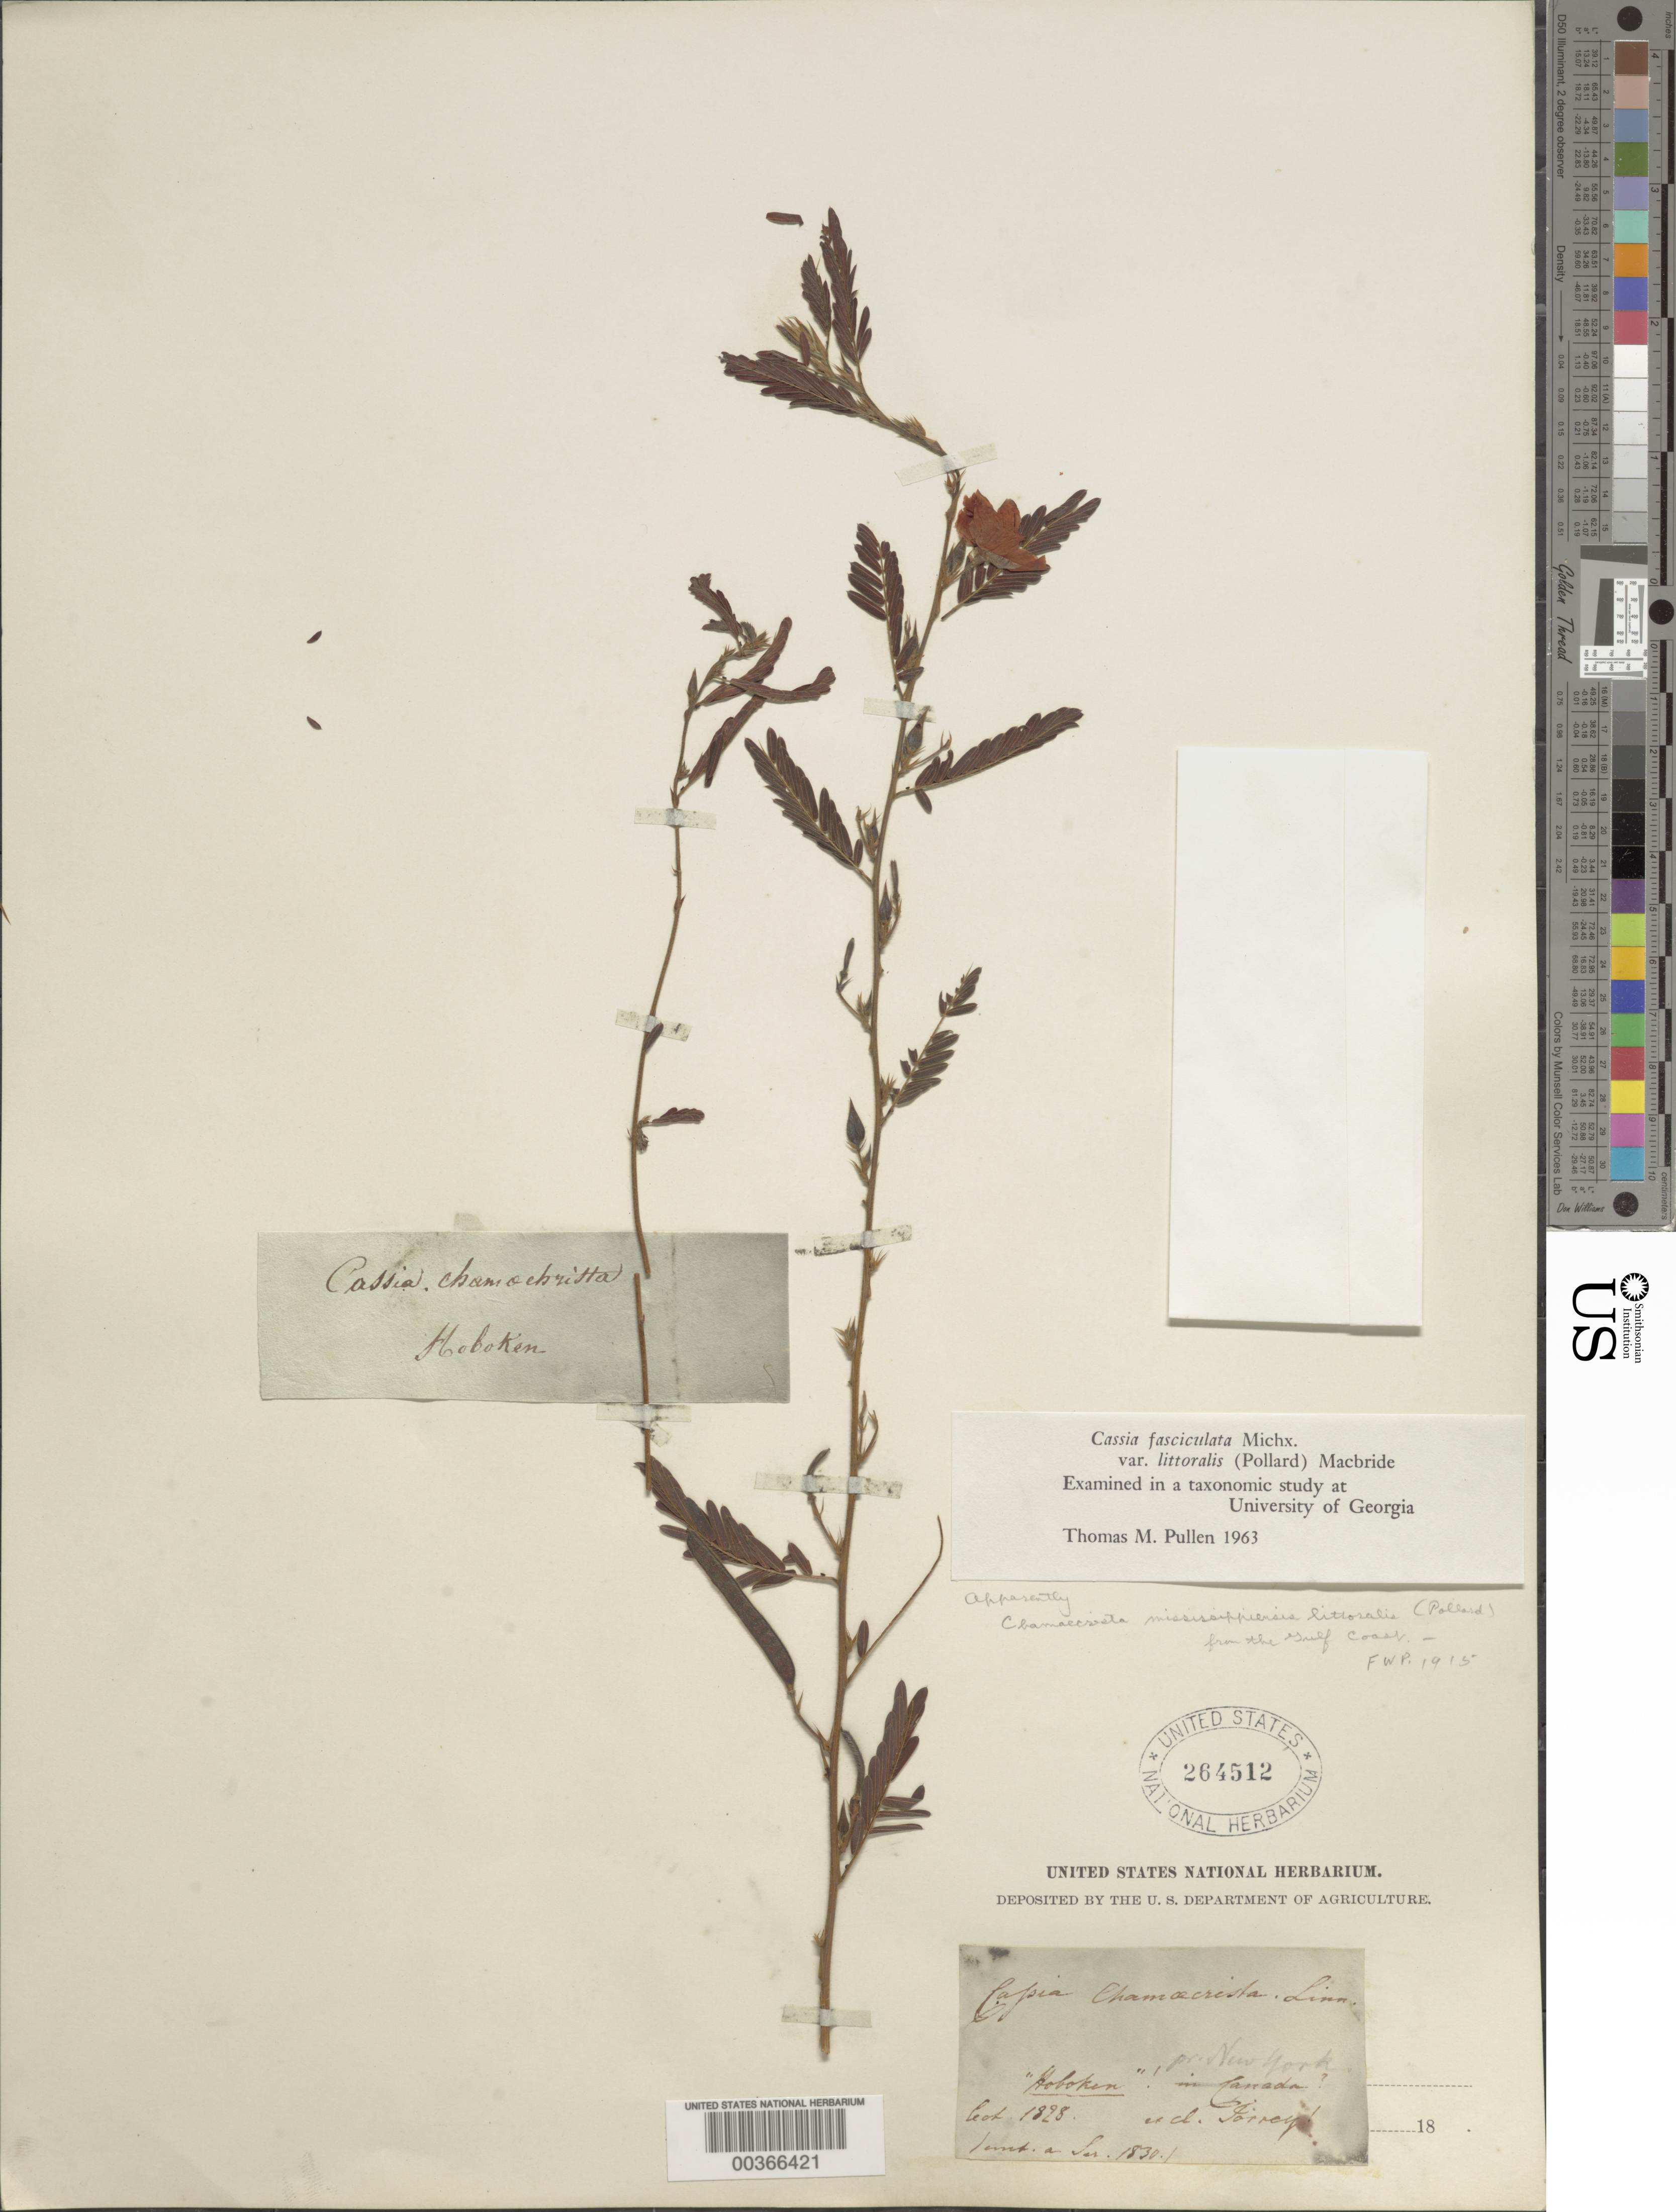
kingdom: Plantae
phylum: Tracheophyta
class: Magnoliopsida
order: Fabales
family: Fabaceae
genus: Chamaecrista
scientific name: Chamaecrista fasciculata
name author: (Michx.) Greene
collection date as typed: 1828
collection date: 1828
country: United States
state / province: New Jersey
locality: Hoboken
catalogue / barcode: US 264512